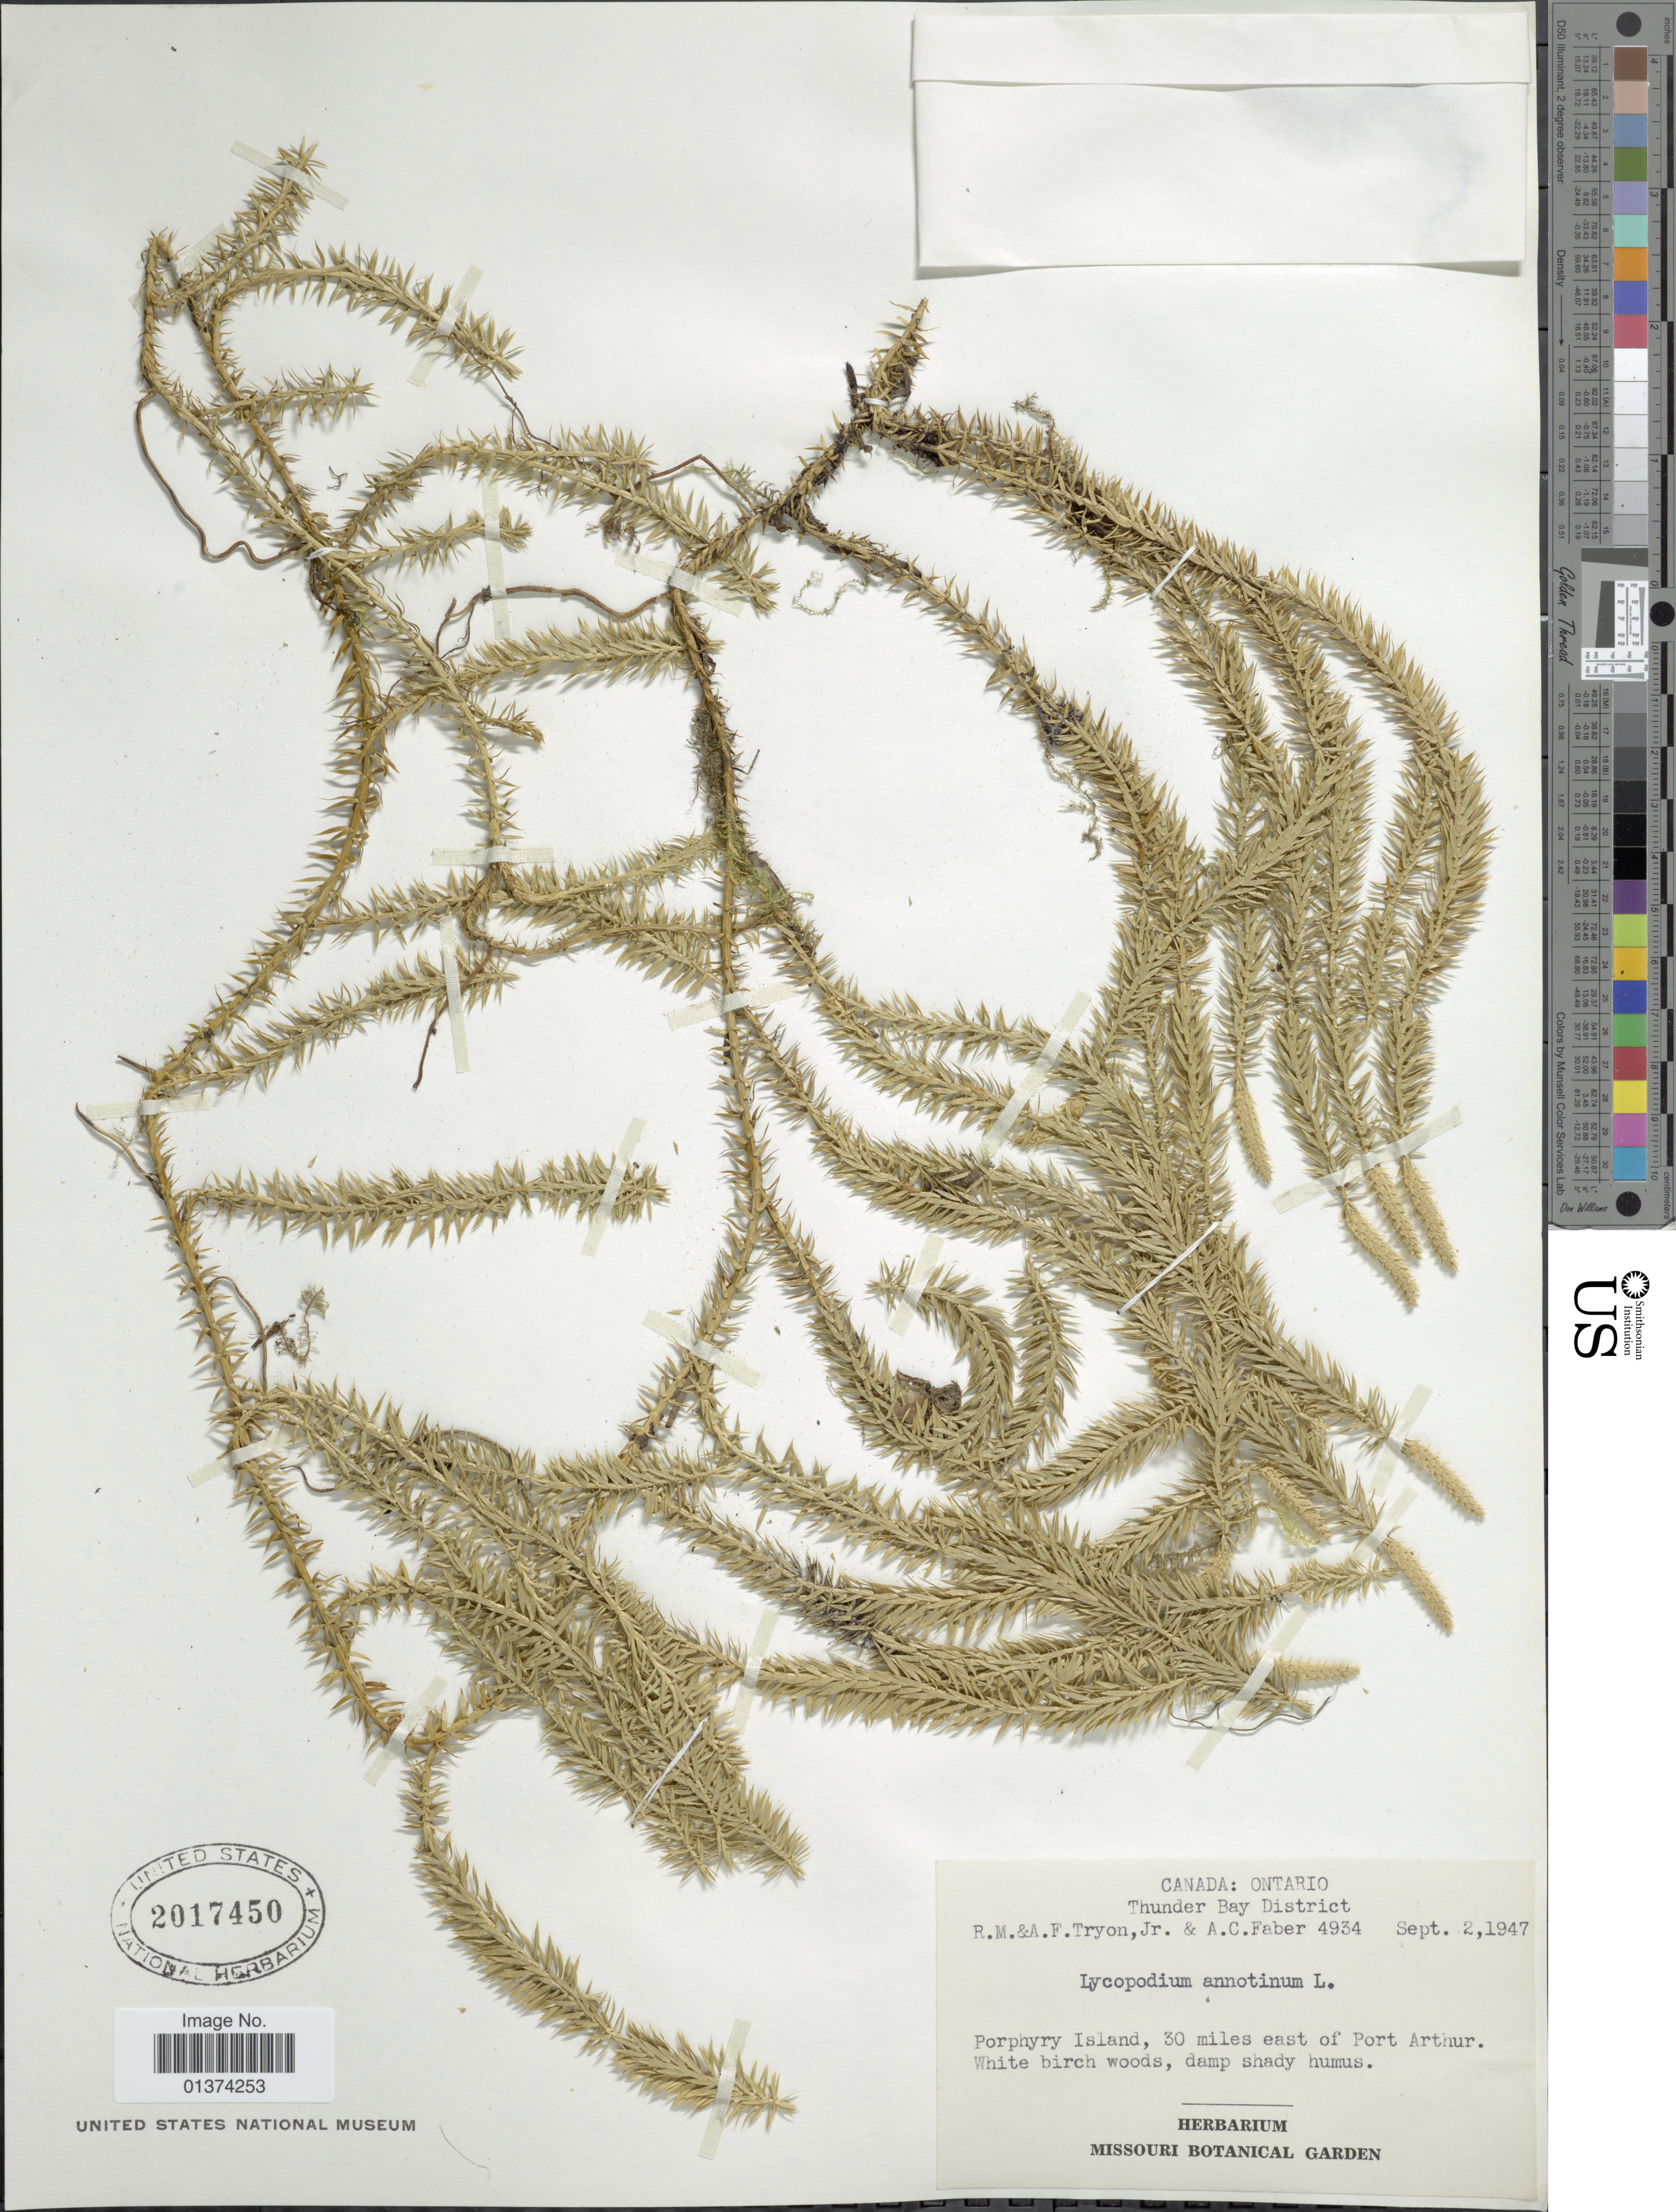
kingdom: Plantae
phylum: Tracheophyta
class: Lycopodiopsida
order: Lycopodiales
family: Lycopodiaceae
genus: Spinulum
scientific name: Spinulum annotinum subsp. annotinum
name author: (L.) A. Haines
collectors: R. M. Tryon, A. F. Tryon & A. Faber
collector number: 4934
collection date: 1947-09-02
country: Canada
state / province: Ontario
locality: Porphyry Island, 30 miles east of Port Arthur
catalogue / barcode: US 2017450